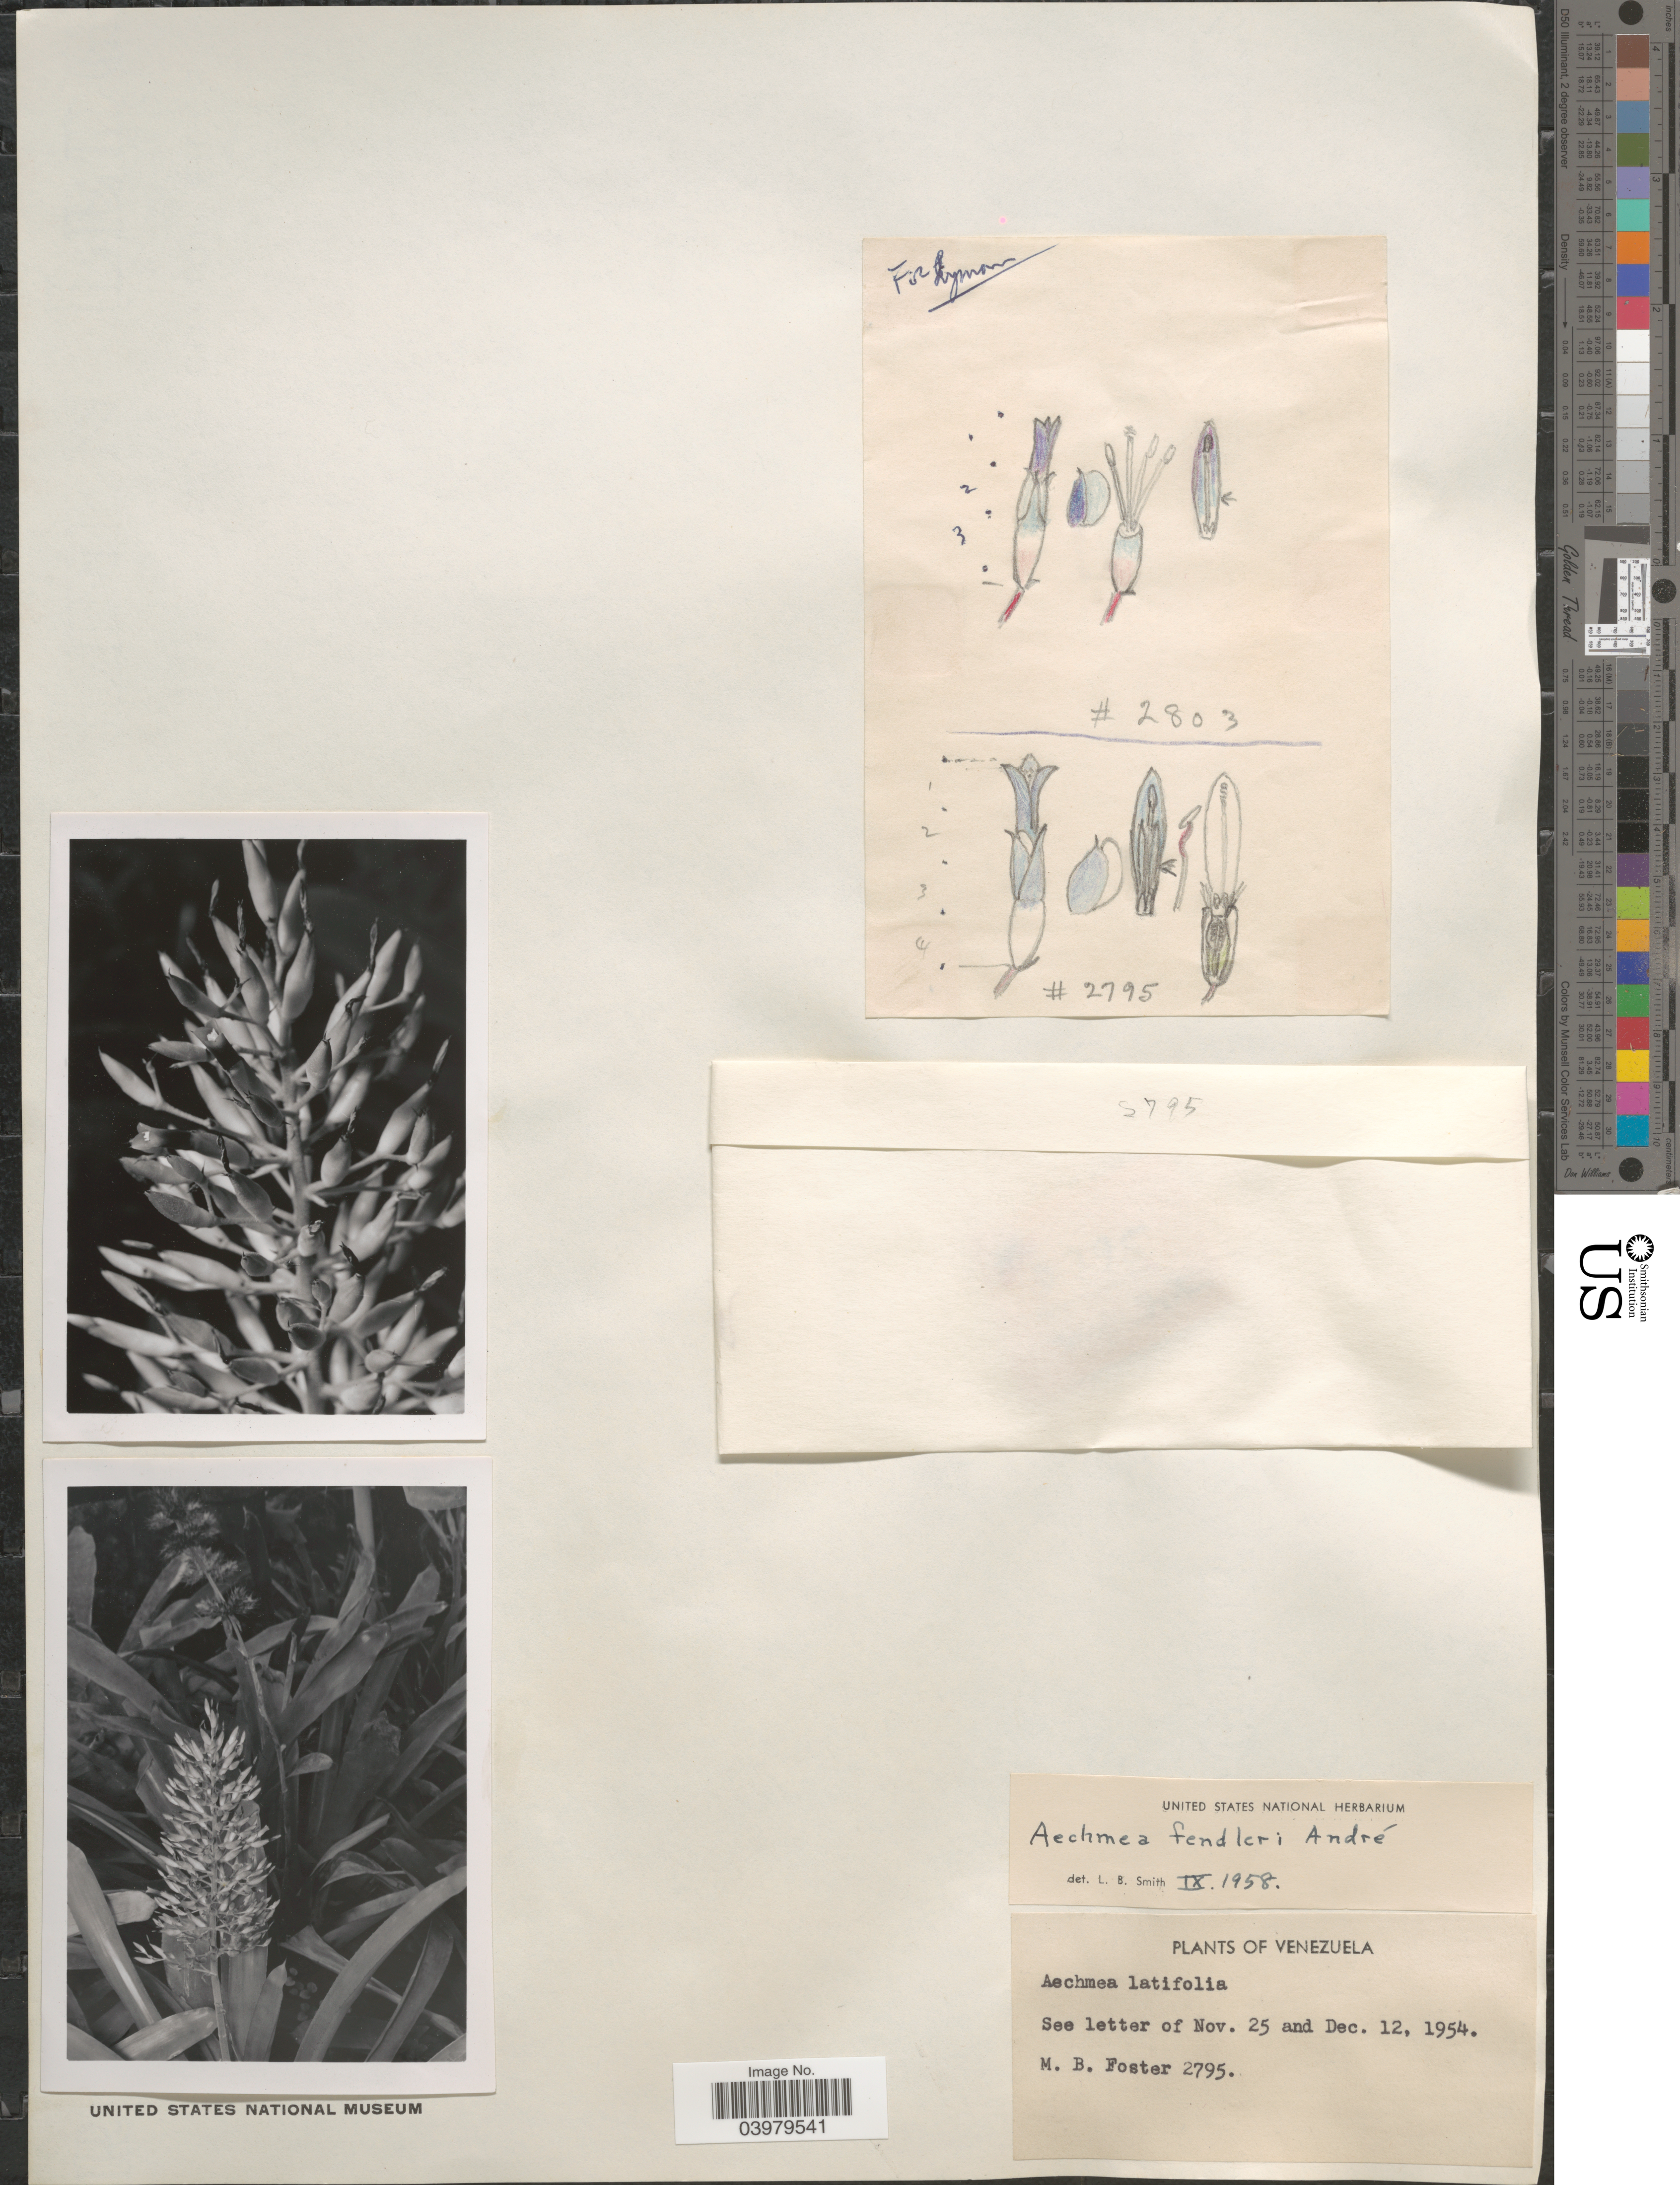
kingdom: Plantae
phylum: Tracheophyta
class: Liliopsida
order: Poales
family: Bromeliaceae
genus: Aechmea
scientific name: Aechmea fendleri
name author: André ex Mez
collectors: M. B. Foster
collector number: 2795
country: Venezuela